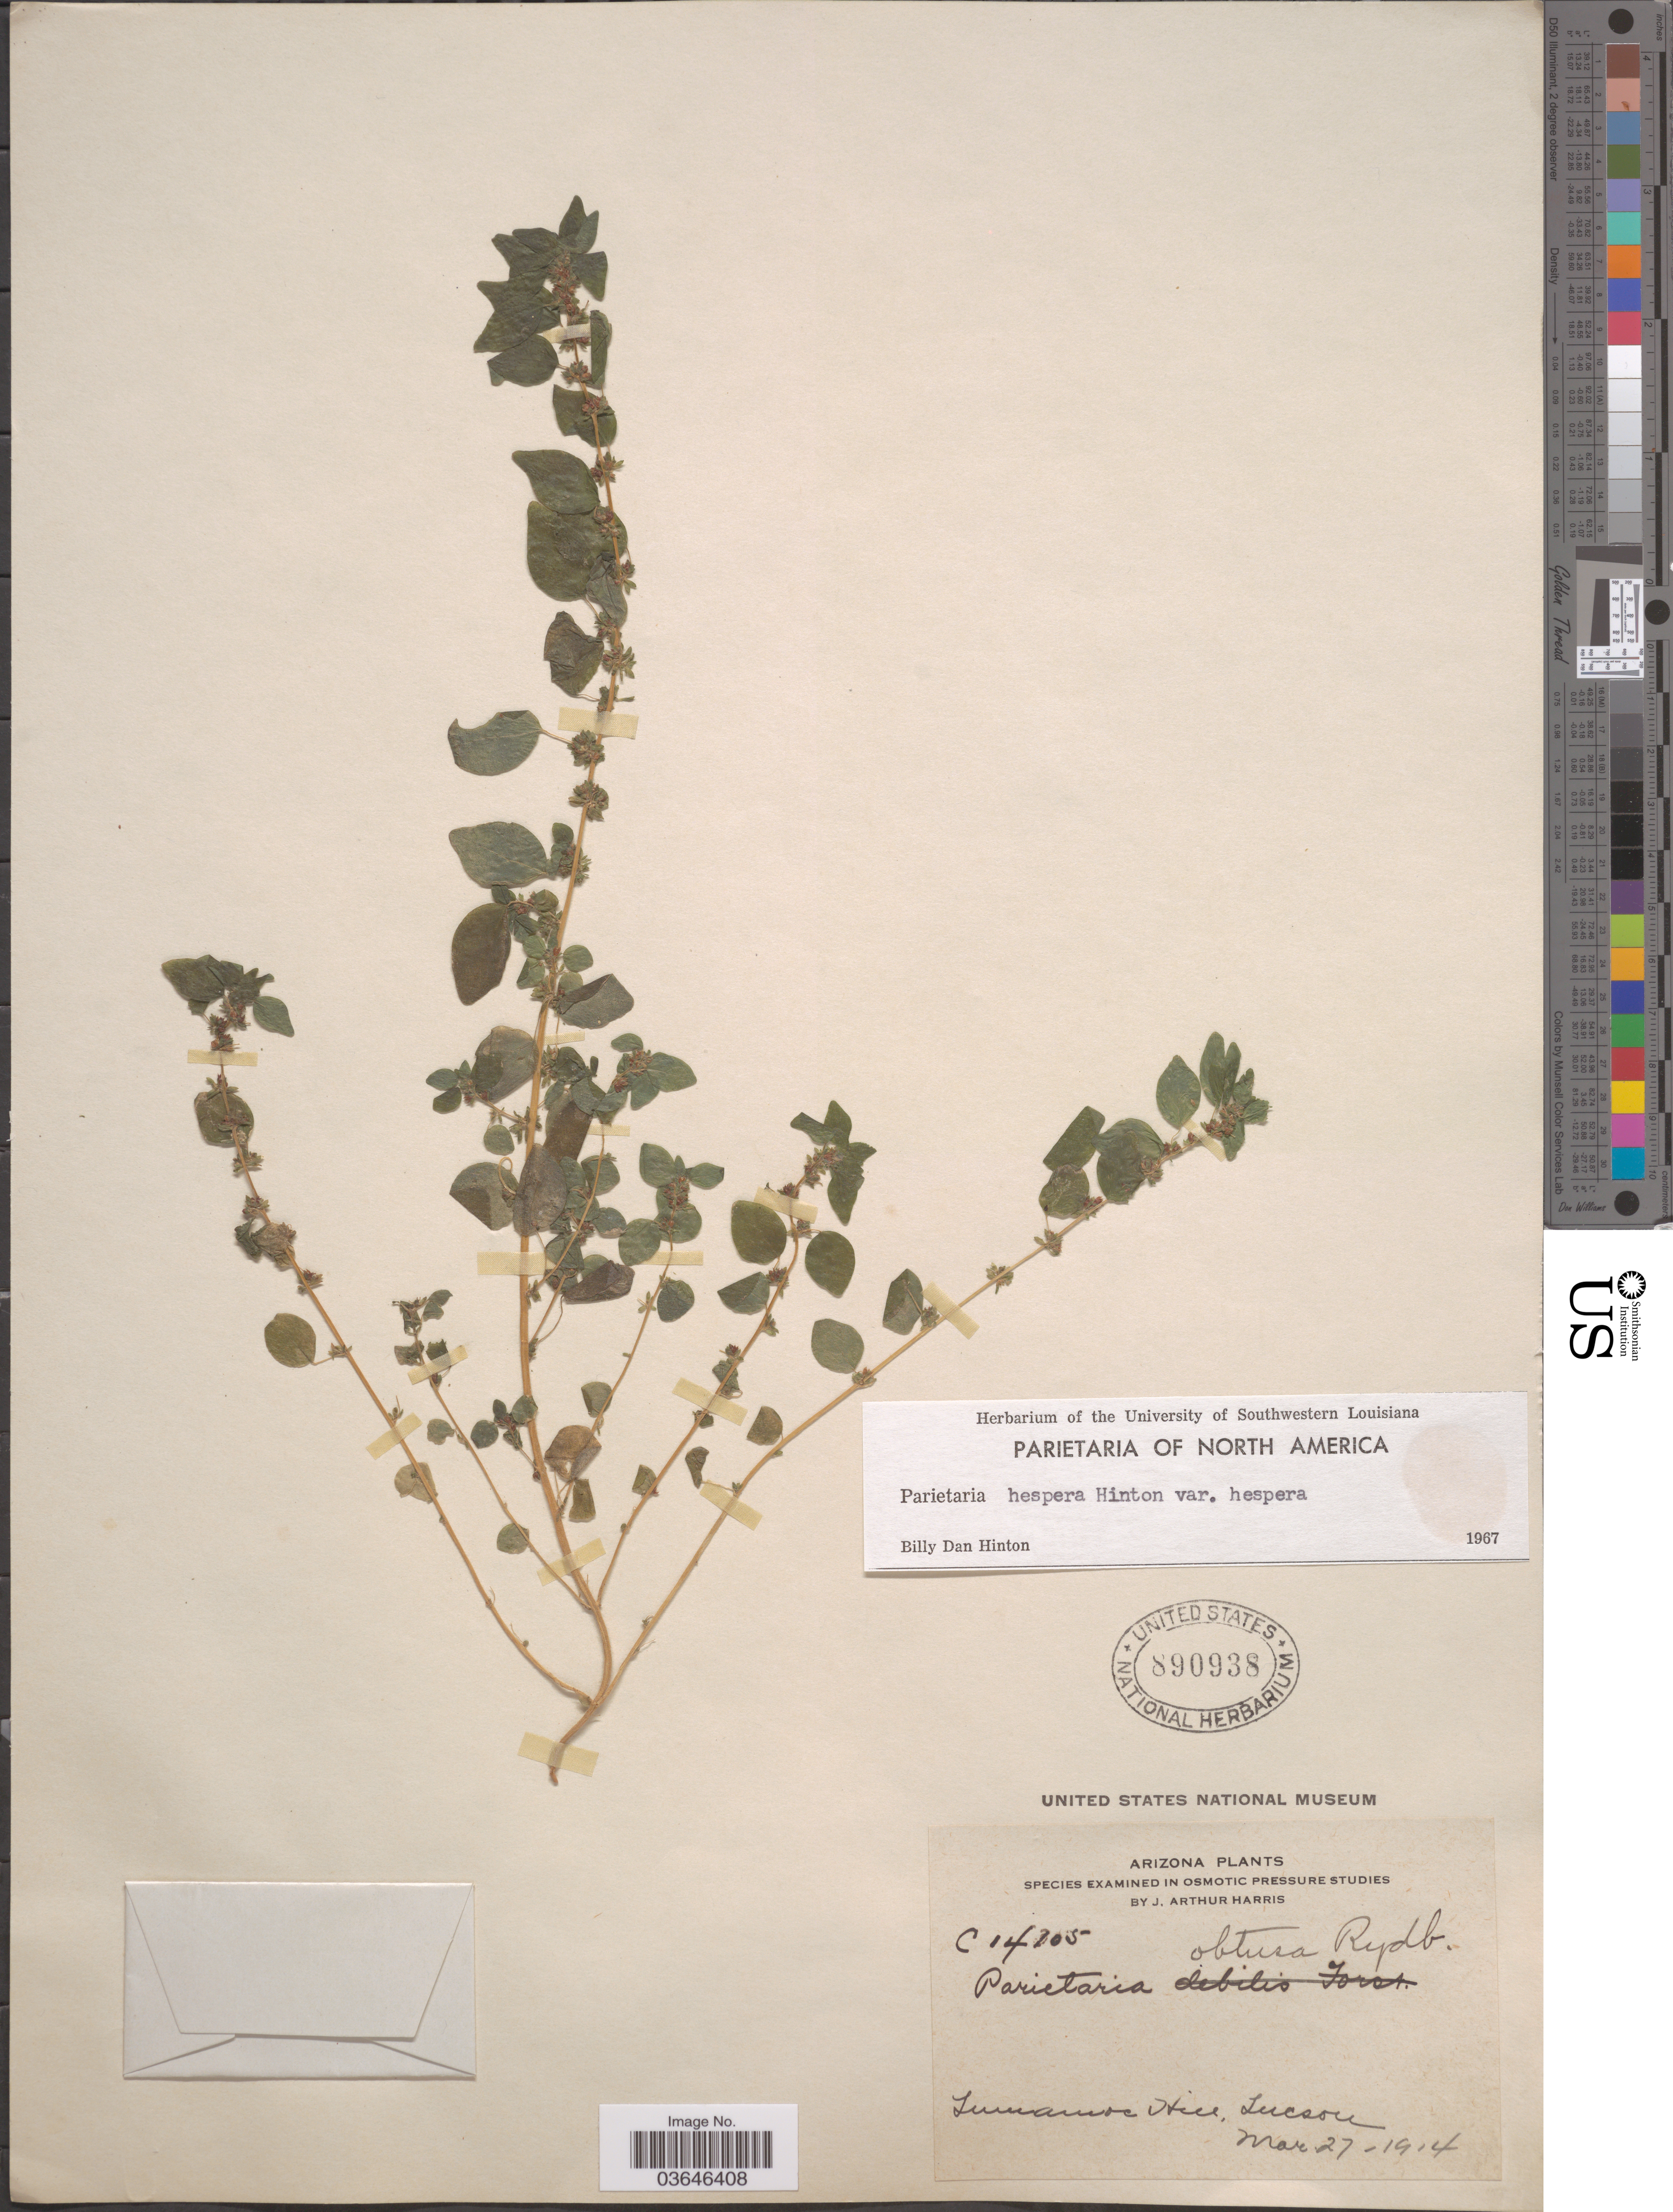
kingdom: Plantae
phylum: Tracheophyta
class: Magnoliopsida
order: Rosales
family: Urticaceae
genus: Parietaria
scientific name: Parietaria hespera var. hespera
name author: Hinton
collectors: J. A. Harris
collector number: C14105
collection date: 1914-03-27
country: United States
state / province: Arizona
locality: Tumamoc Hill, Tucson.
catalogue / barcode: US 890938